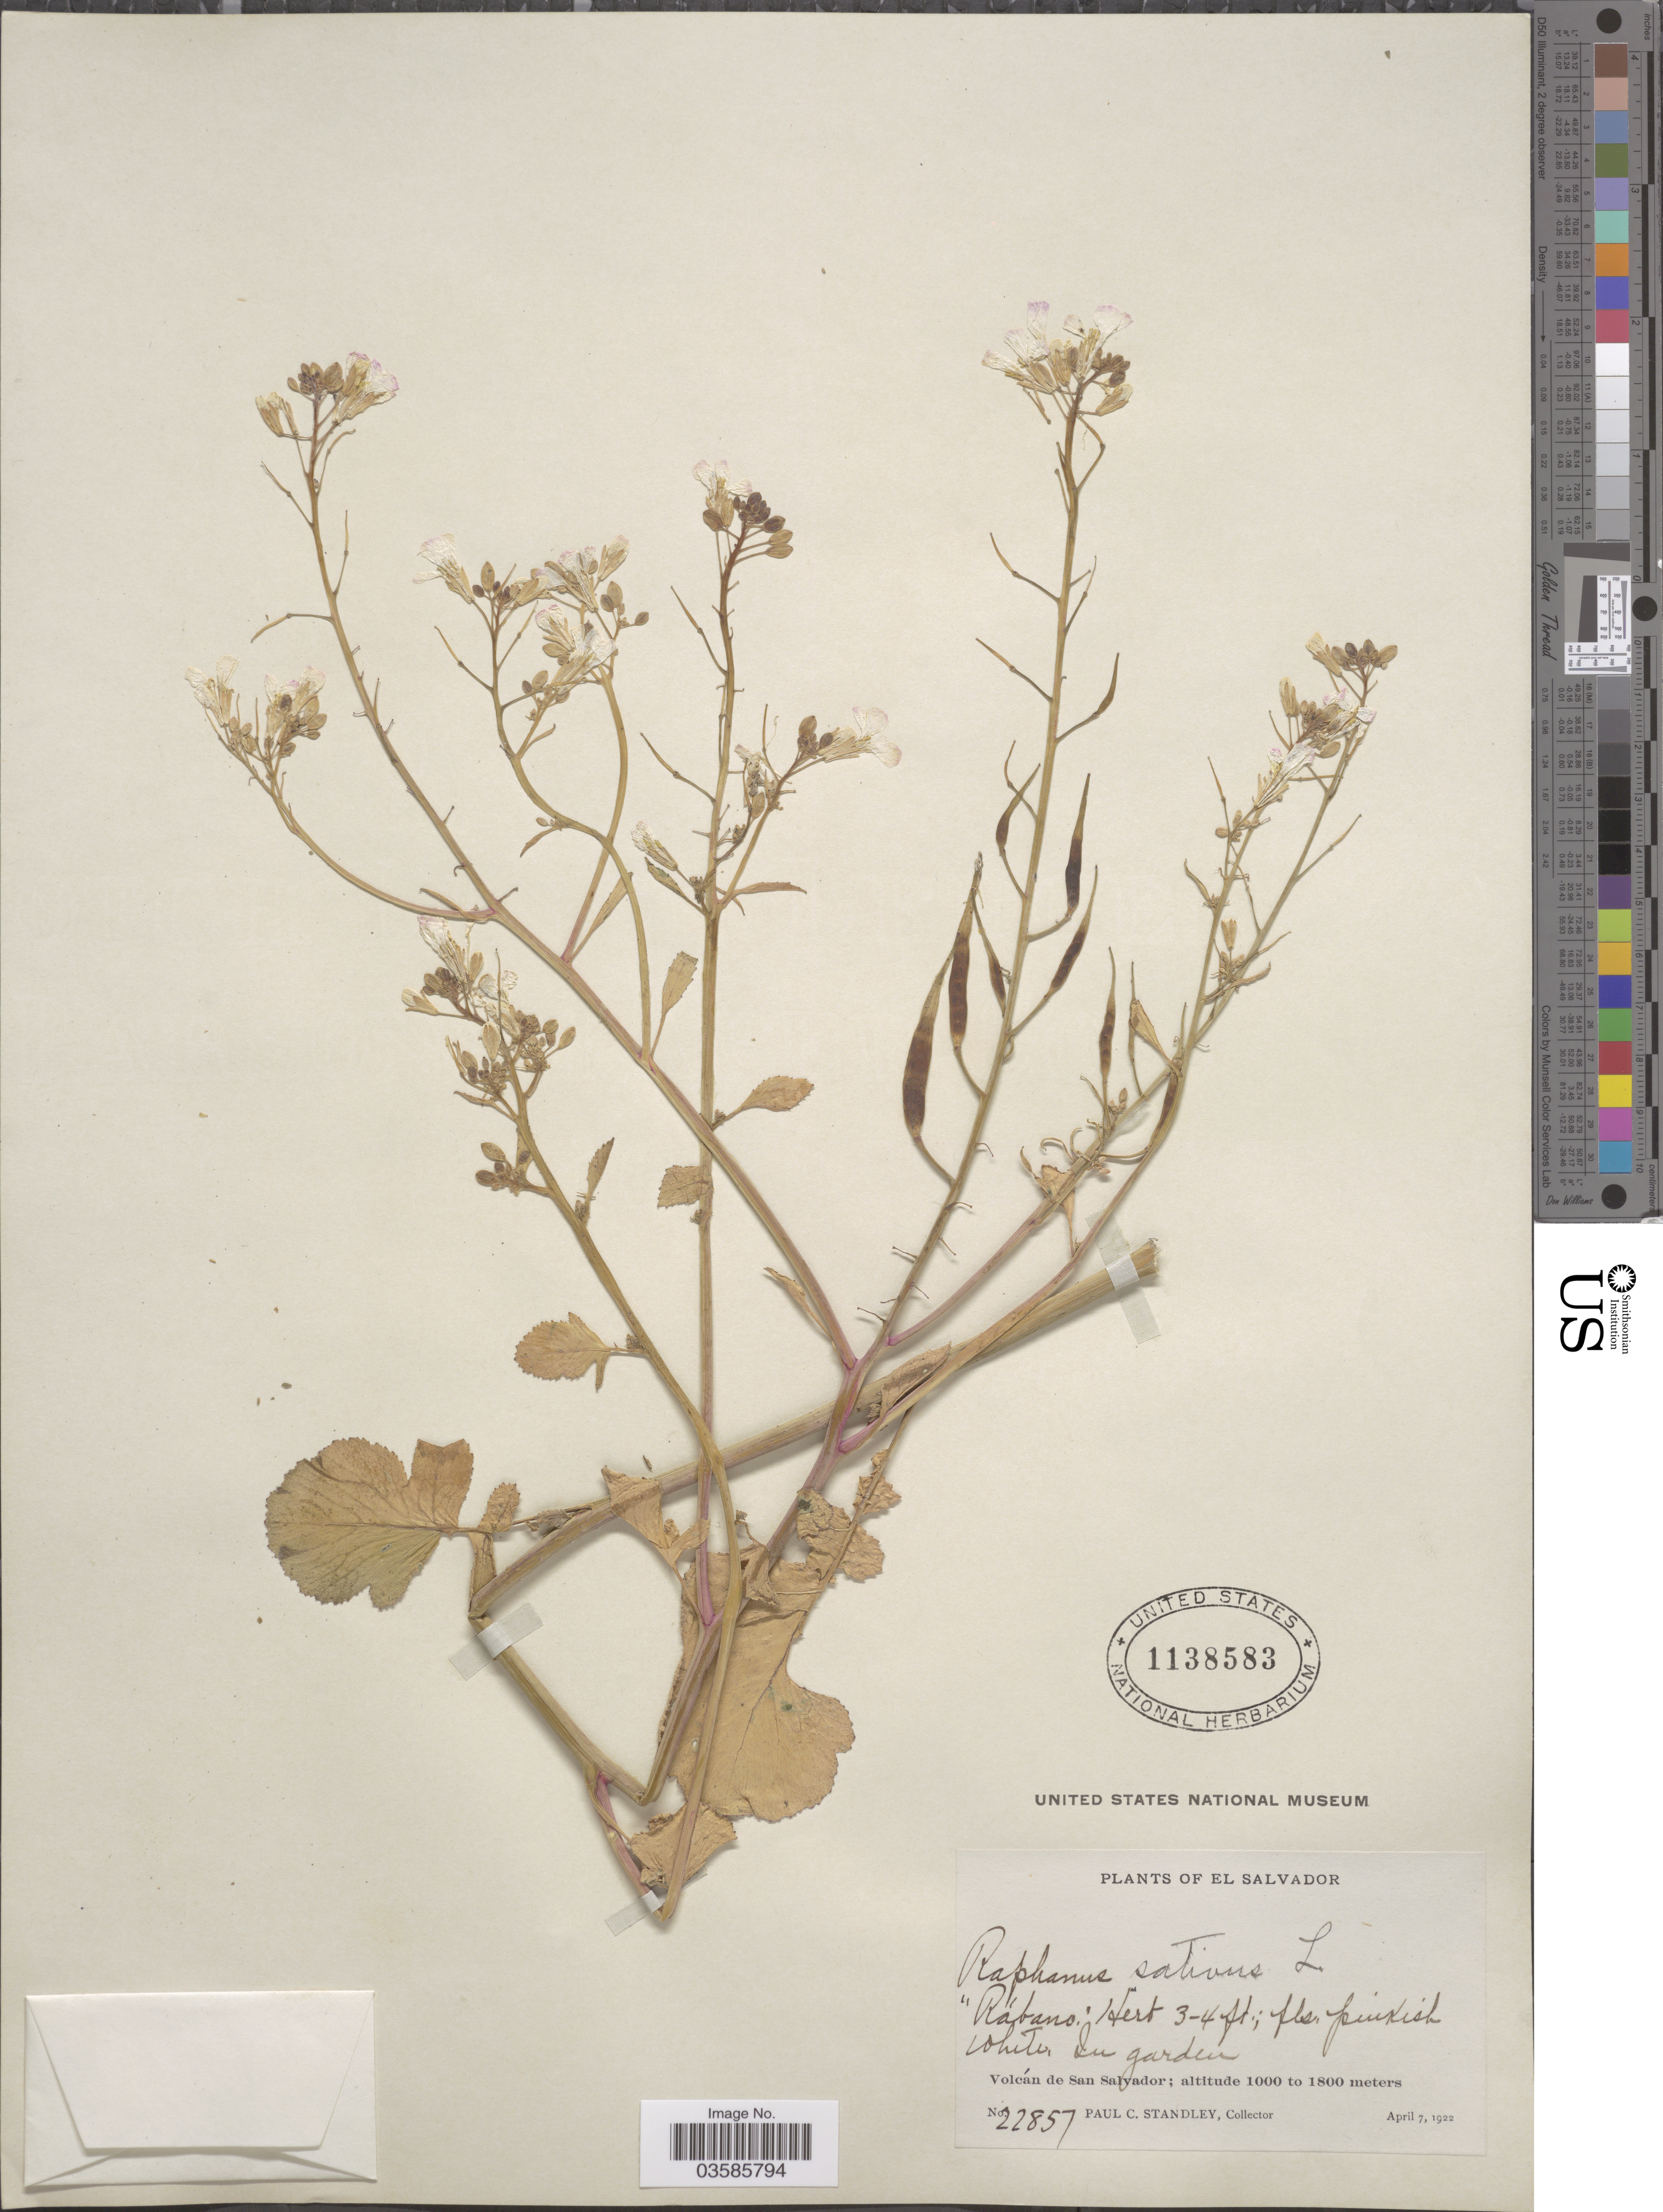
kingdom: Plantae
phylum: Tracheophyta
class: Magnoliopsida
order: Brassicales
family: Brassicaceae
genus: Raphanus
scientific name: Raphanus sativus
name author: L.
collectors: P. C. Standley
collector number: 22857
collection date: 1922-04-07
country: El Salvador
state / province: San Salvador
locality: Volcán de San Salvador.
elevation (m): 1000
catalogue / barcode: US 1138583